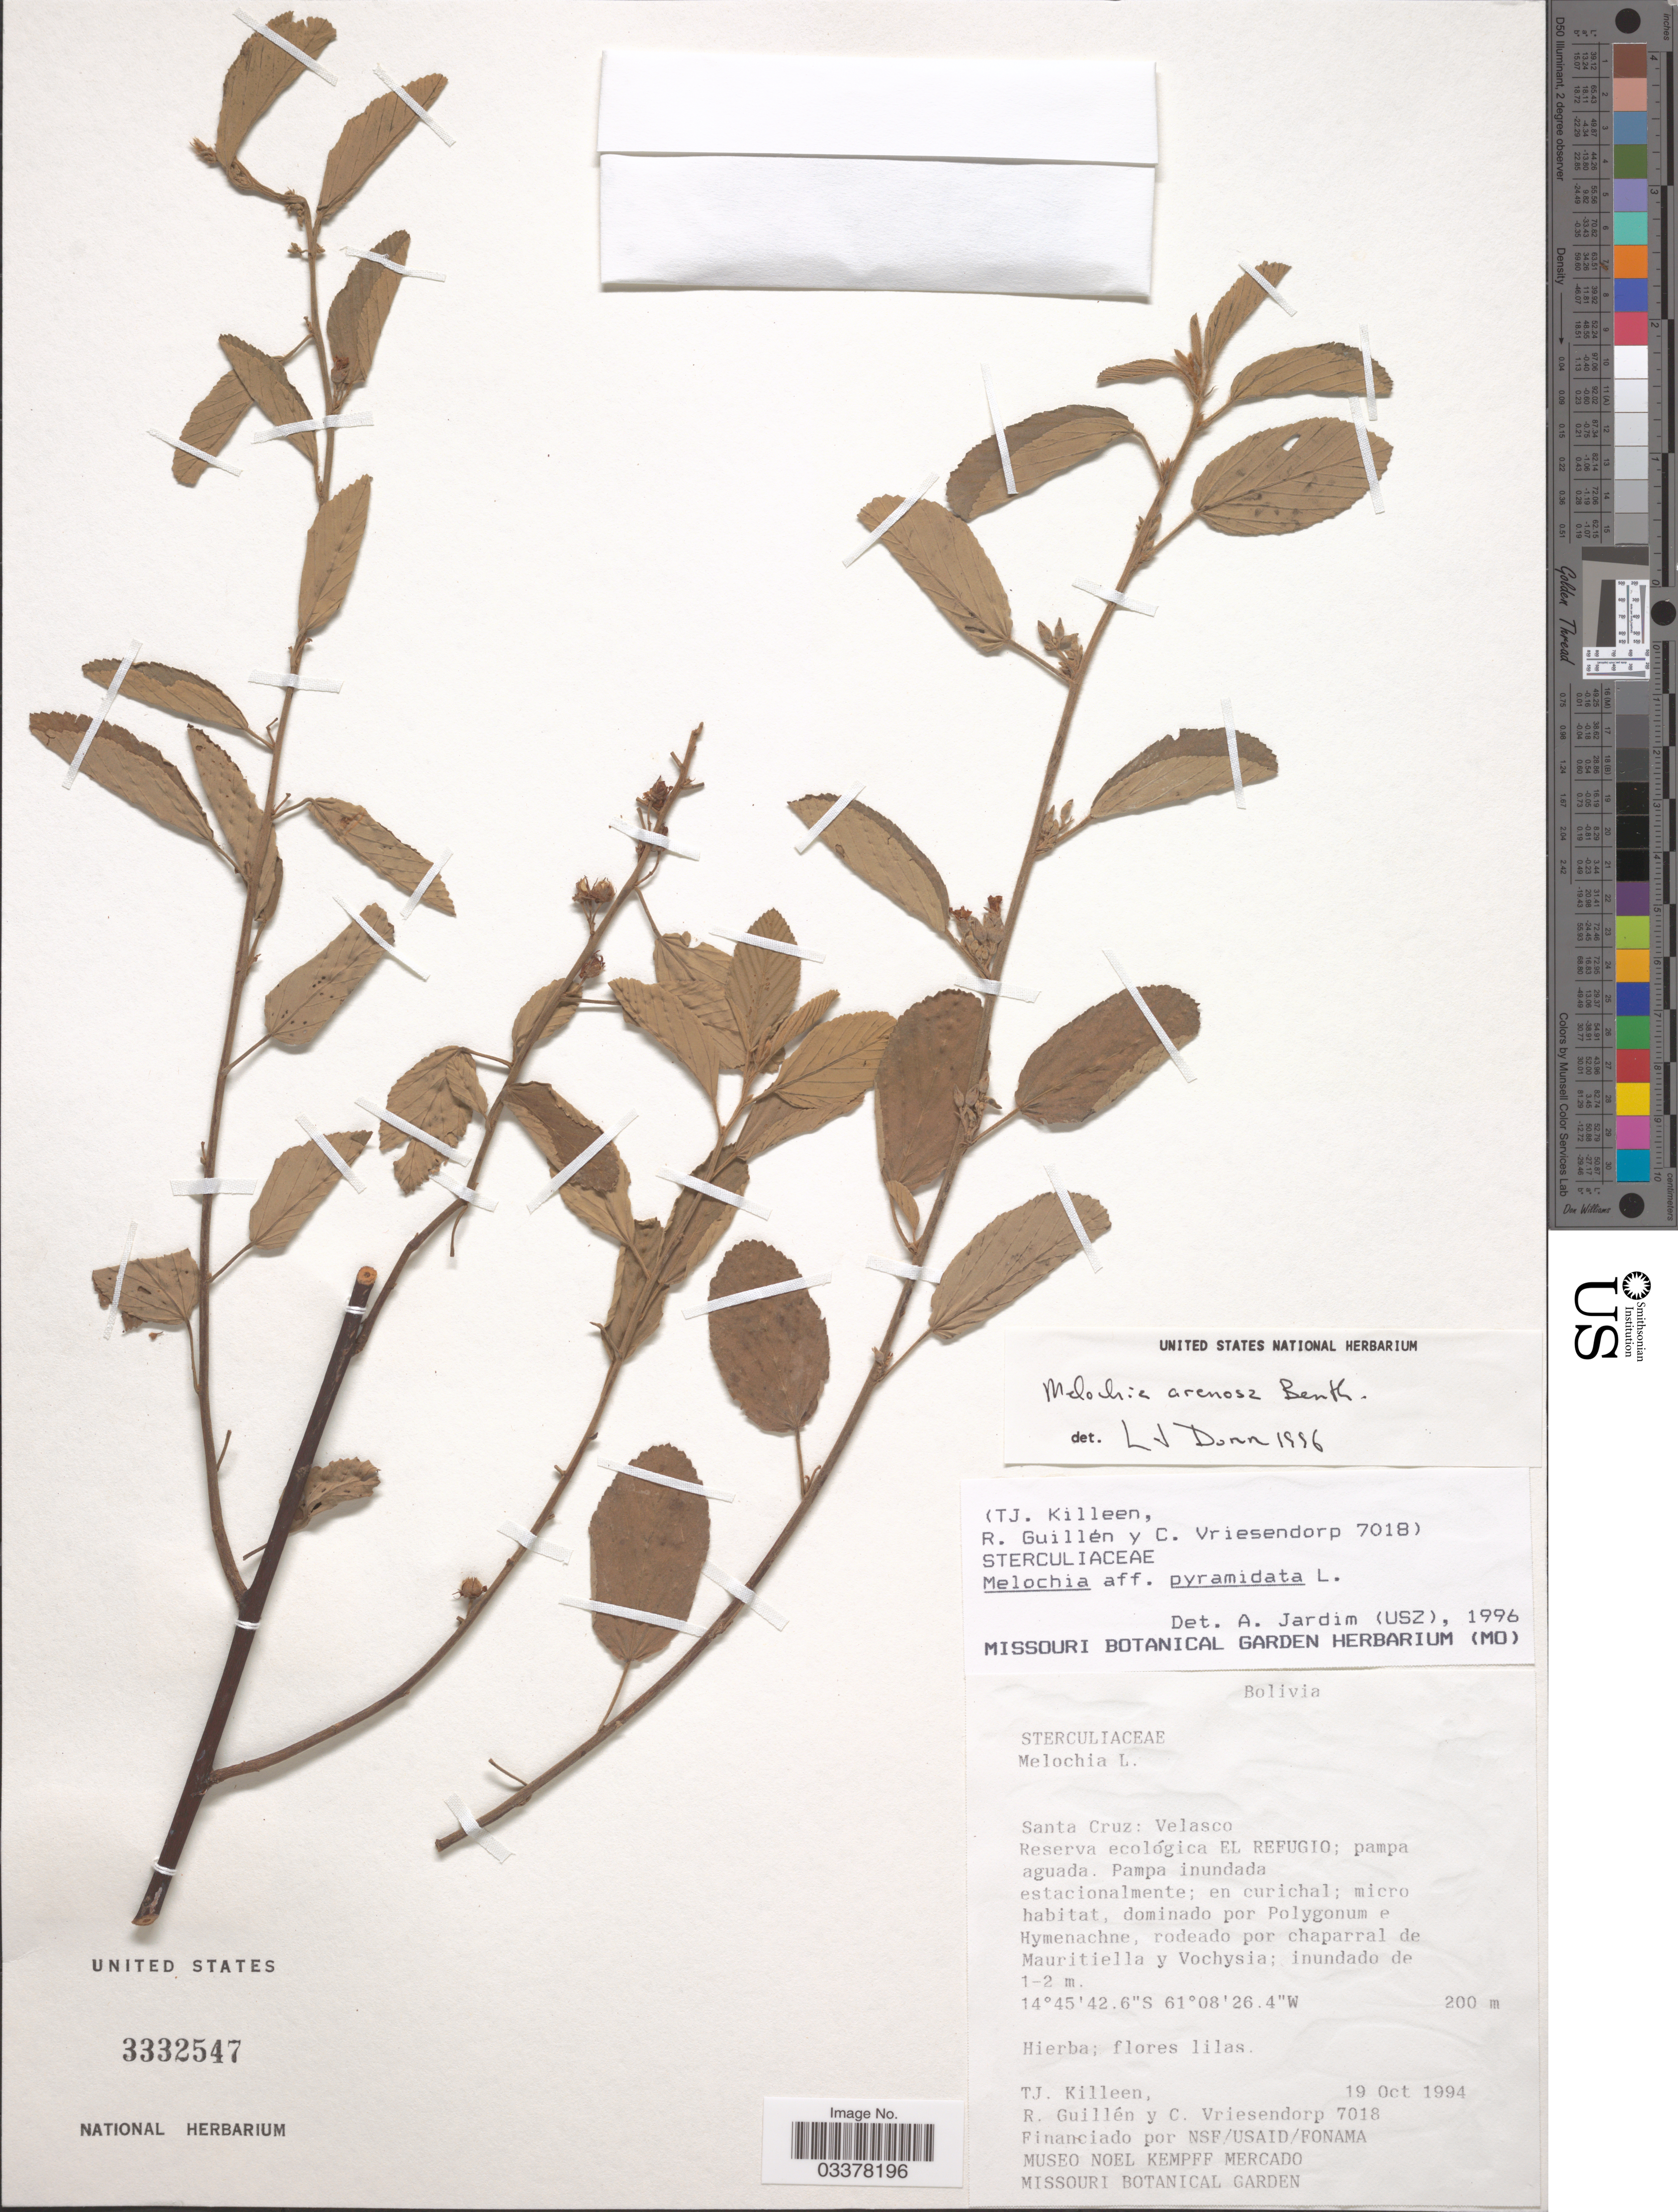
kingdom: Plantae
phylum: Tracheophyta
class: Magnoliopsida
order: Malvales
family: Malvaceae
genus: Melochia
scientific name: Melochia arenosa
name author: Benth.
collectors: T. J. Killeen, R. Guillen & C. Vriesendorp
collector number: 7018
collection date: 1994-10-19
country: Bolivia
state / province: Santa Cruz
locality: Velasco. Reserva ecológica El Refugio; pampa aguada.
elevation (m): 200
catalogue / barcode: US 3332547